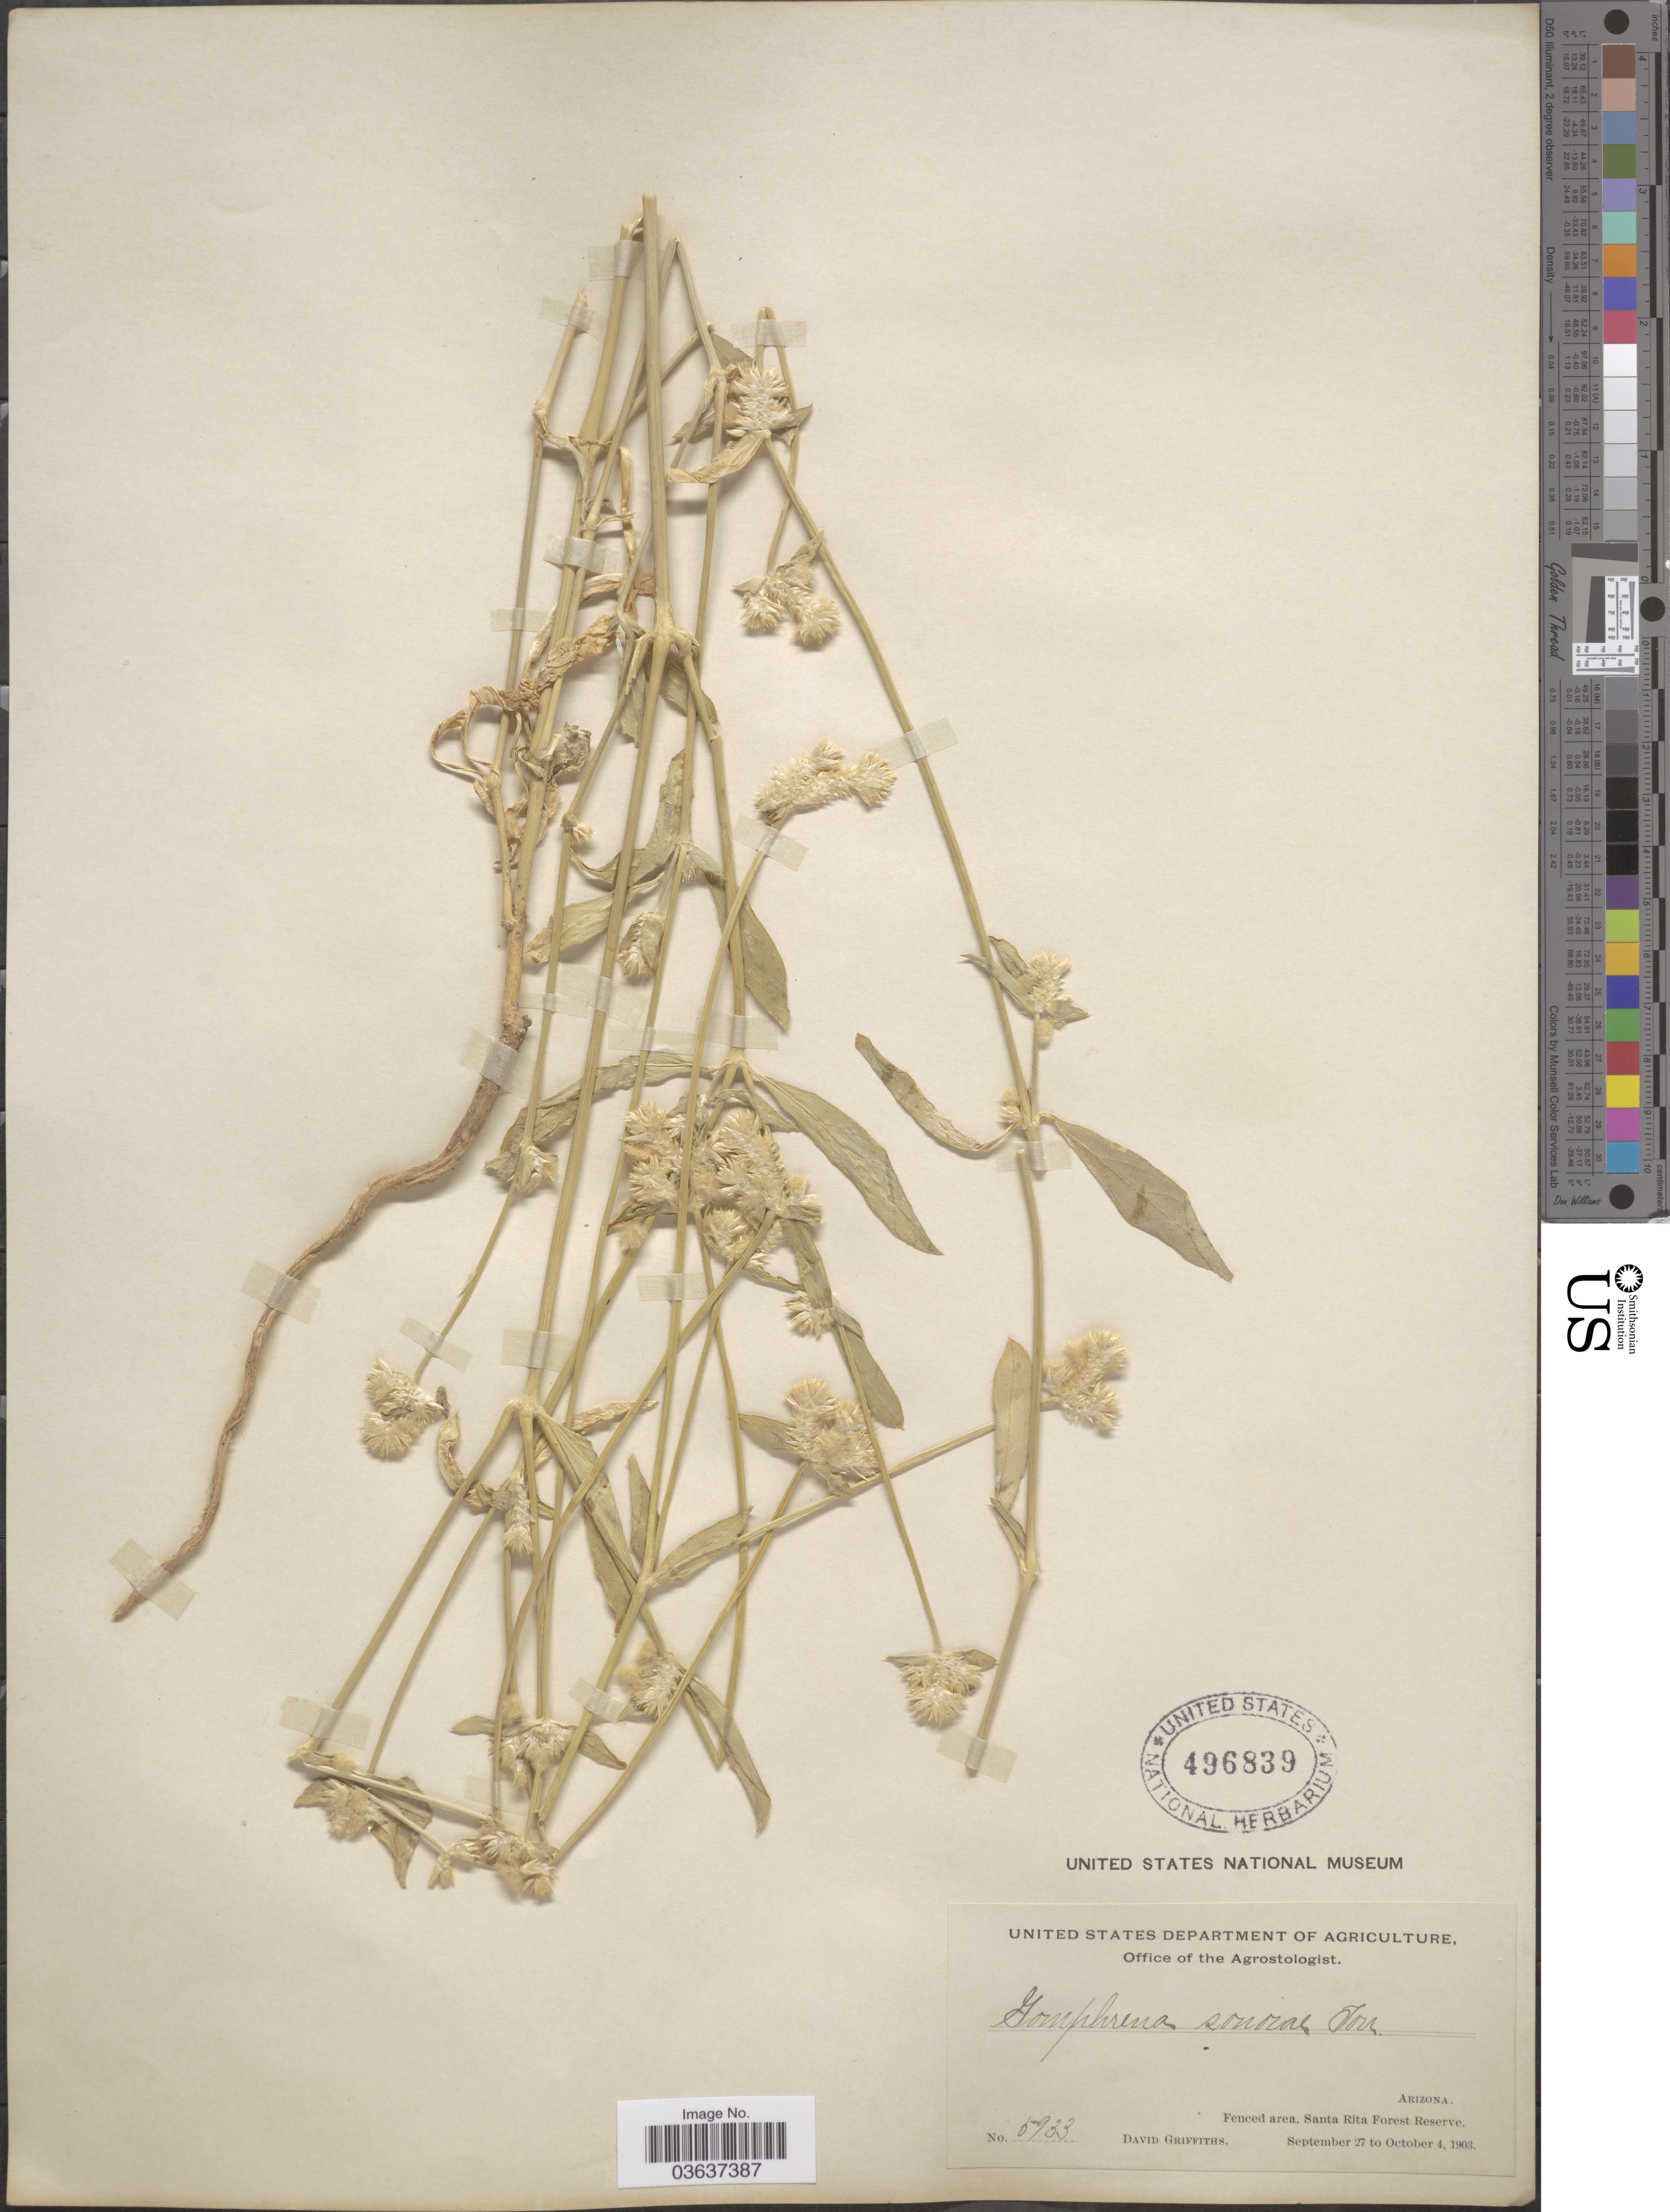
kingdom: Plantae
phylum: Tracheophyta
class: Magnoliopsida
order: Caryophyllales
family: Amaranthaceae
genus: Gomphrena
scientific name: Gomphrena sonorae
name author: Torr. in Emory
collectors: D. Griffiths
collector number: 5933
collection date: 1903-09-27/1903-10-04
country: United States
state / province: Arizona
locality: Fenced area, Santa Rita Forest Reserve.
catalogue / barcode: US 496839